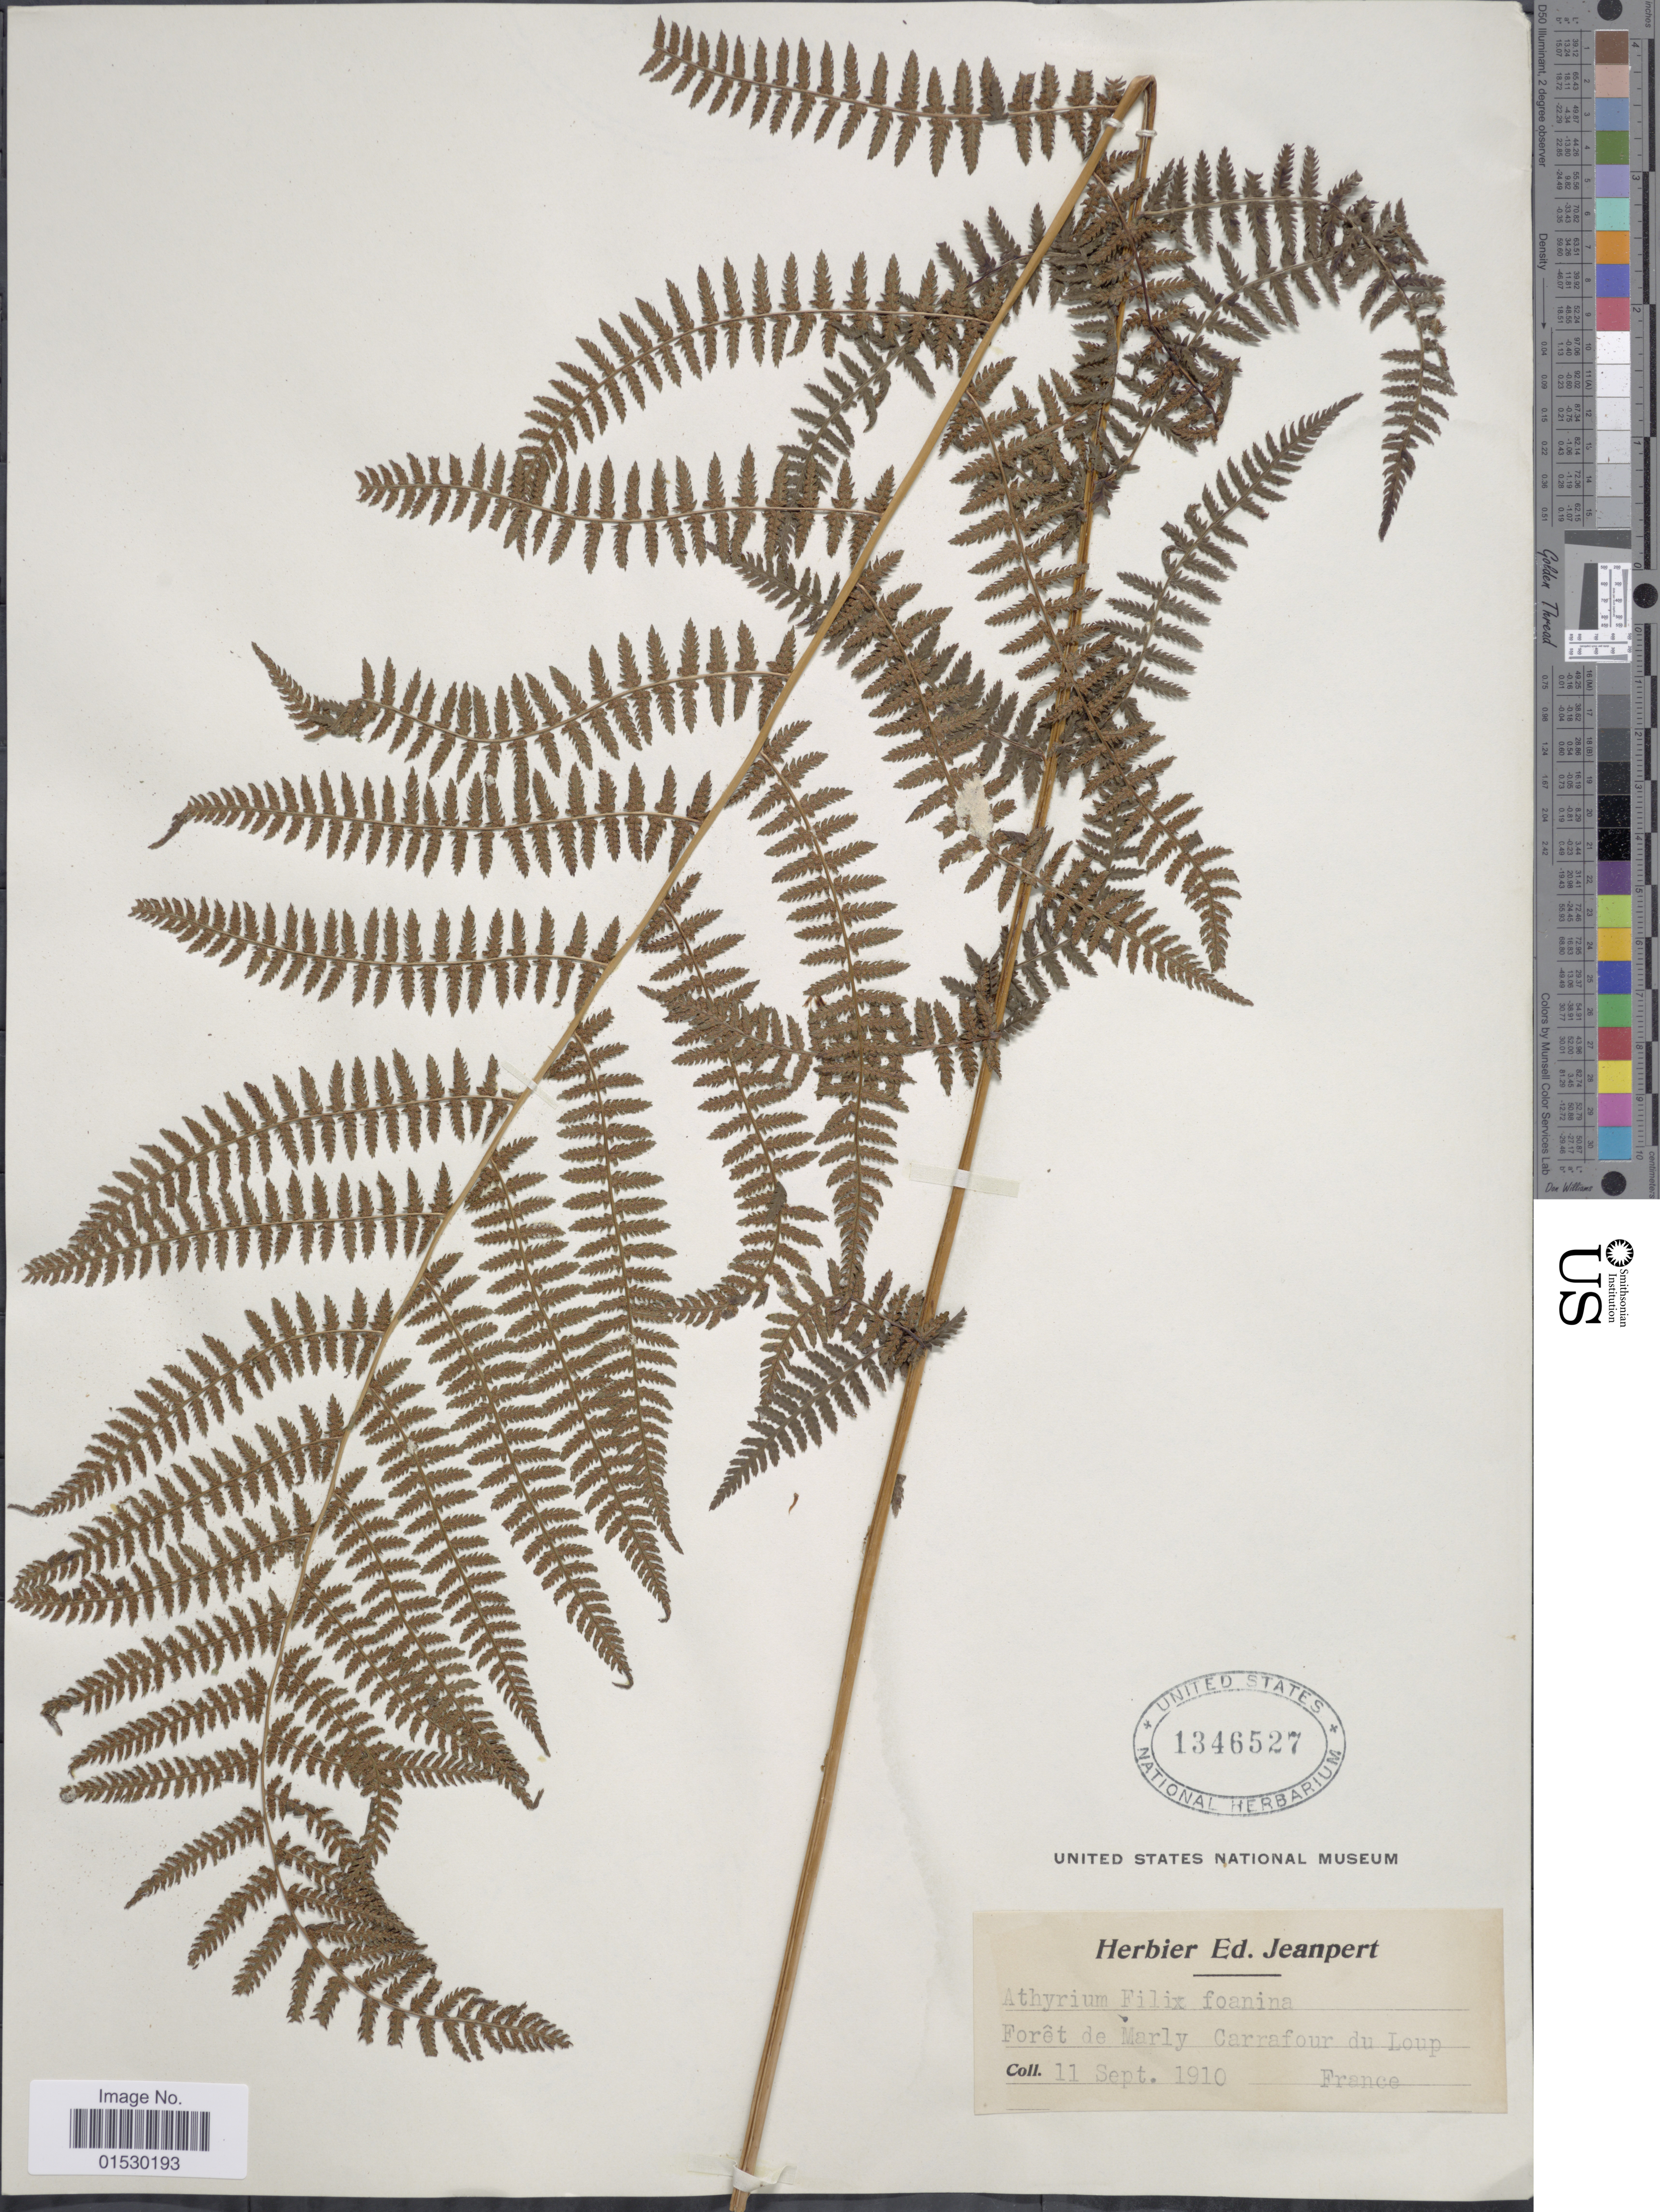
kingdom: Plantae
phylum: Tracheophyta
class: Polypodiopsida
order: Polypodiales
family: Athyriaceae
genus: Athyrium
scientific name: Athyrium filix-femina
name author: (L.) Roth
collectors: ex herb. Ed. Jeanpert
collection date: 1910-09-11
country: France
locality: Foret de Marly Carrafour du Loup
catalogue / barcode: US 1346527